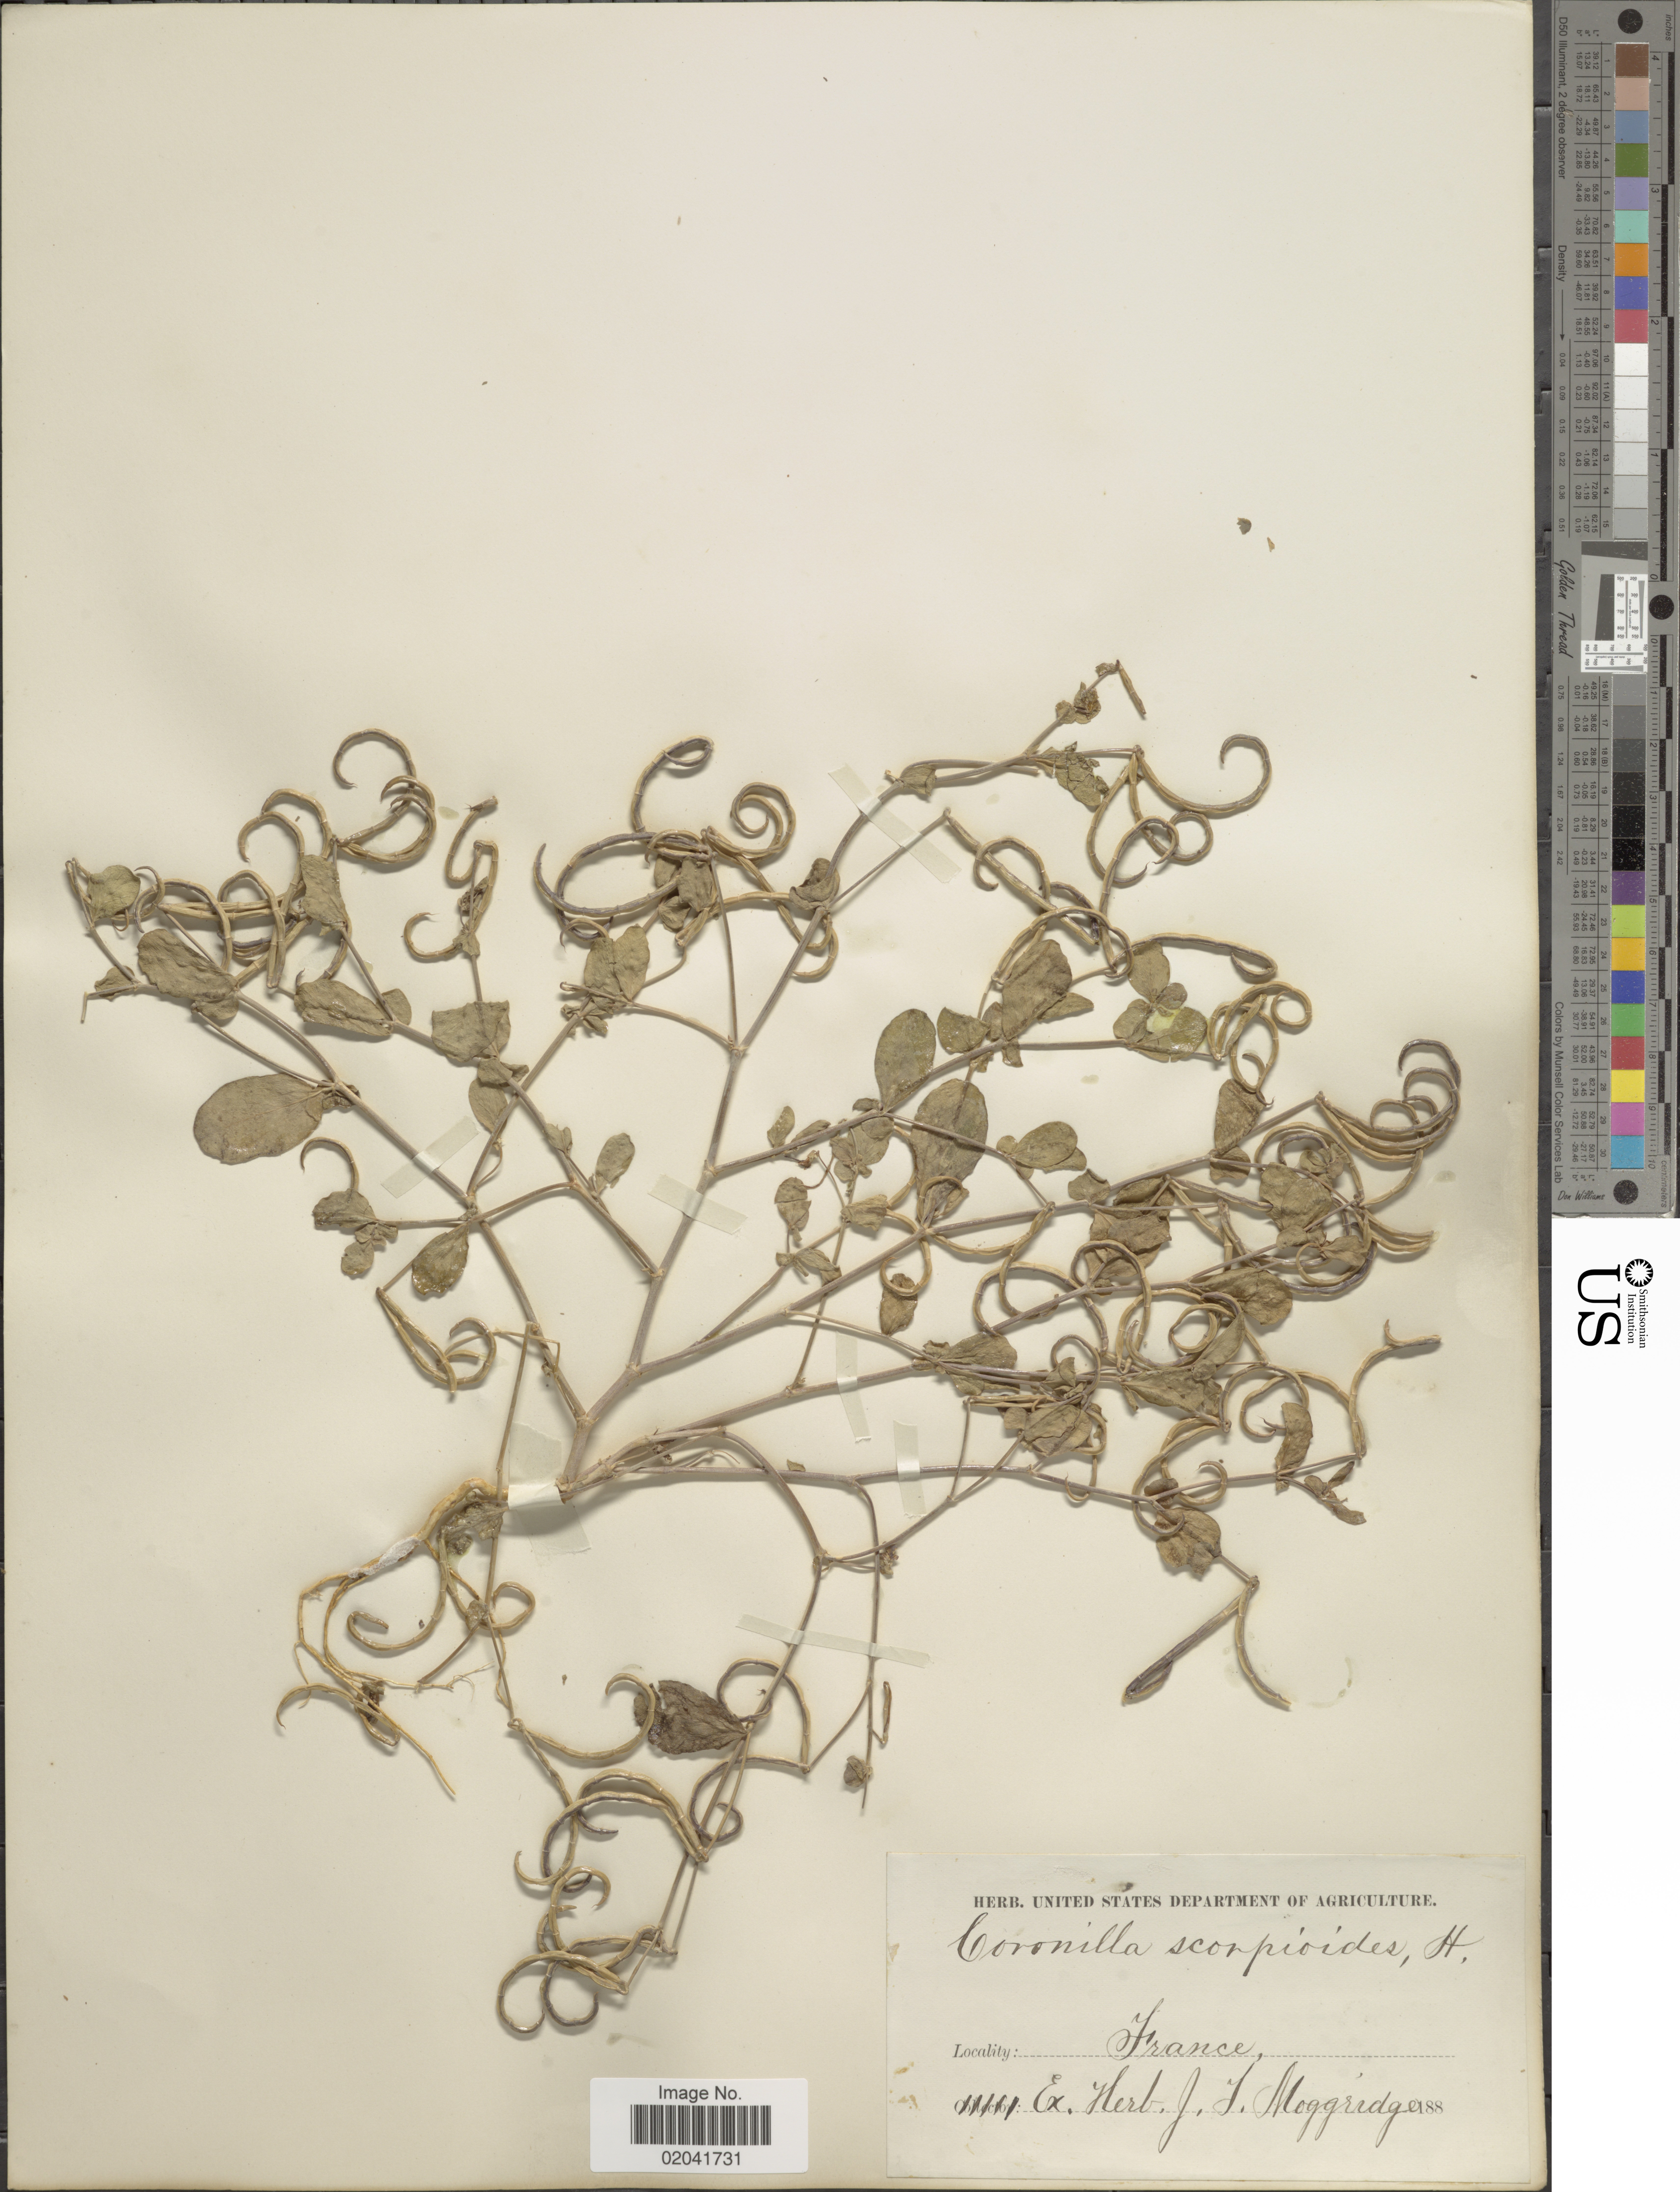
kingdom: Plantae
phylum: Tracheophyta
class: Magnoliopsida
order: Fabales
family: Fabaceae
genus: Ornithopus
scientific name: Ornithopus scorpioides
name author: L.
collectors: ex herb. J.T. Moggridge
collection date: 1888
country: France